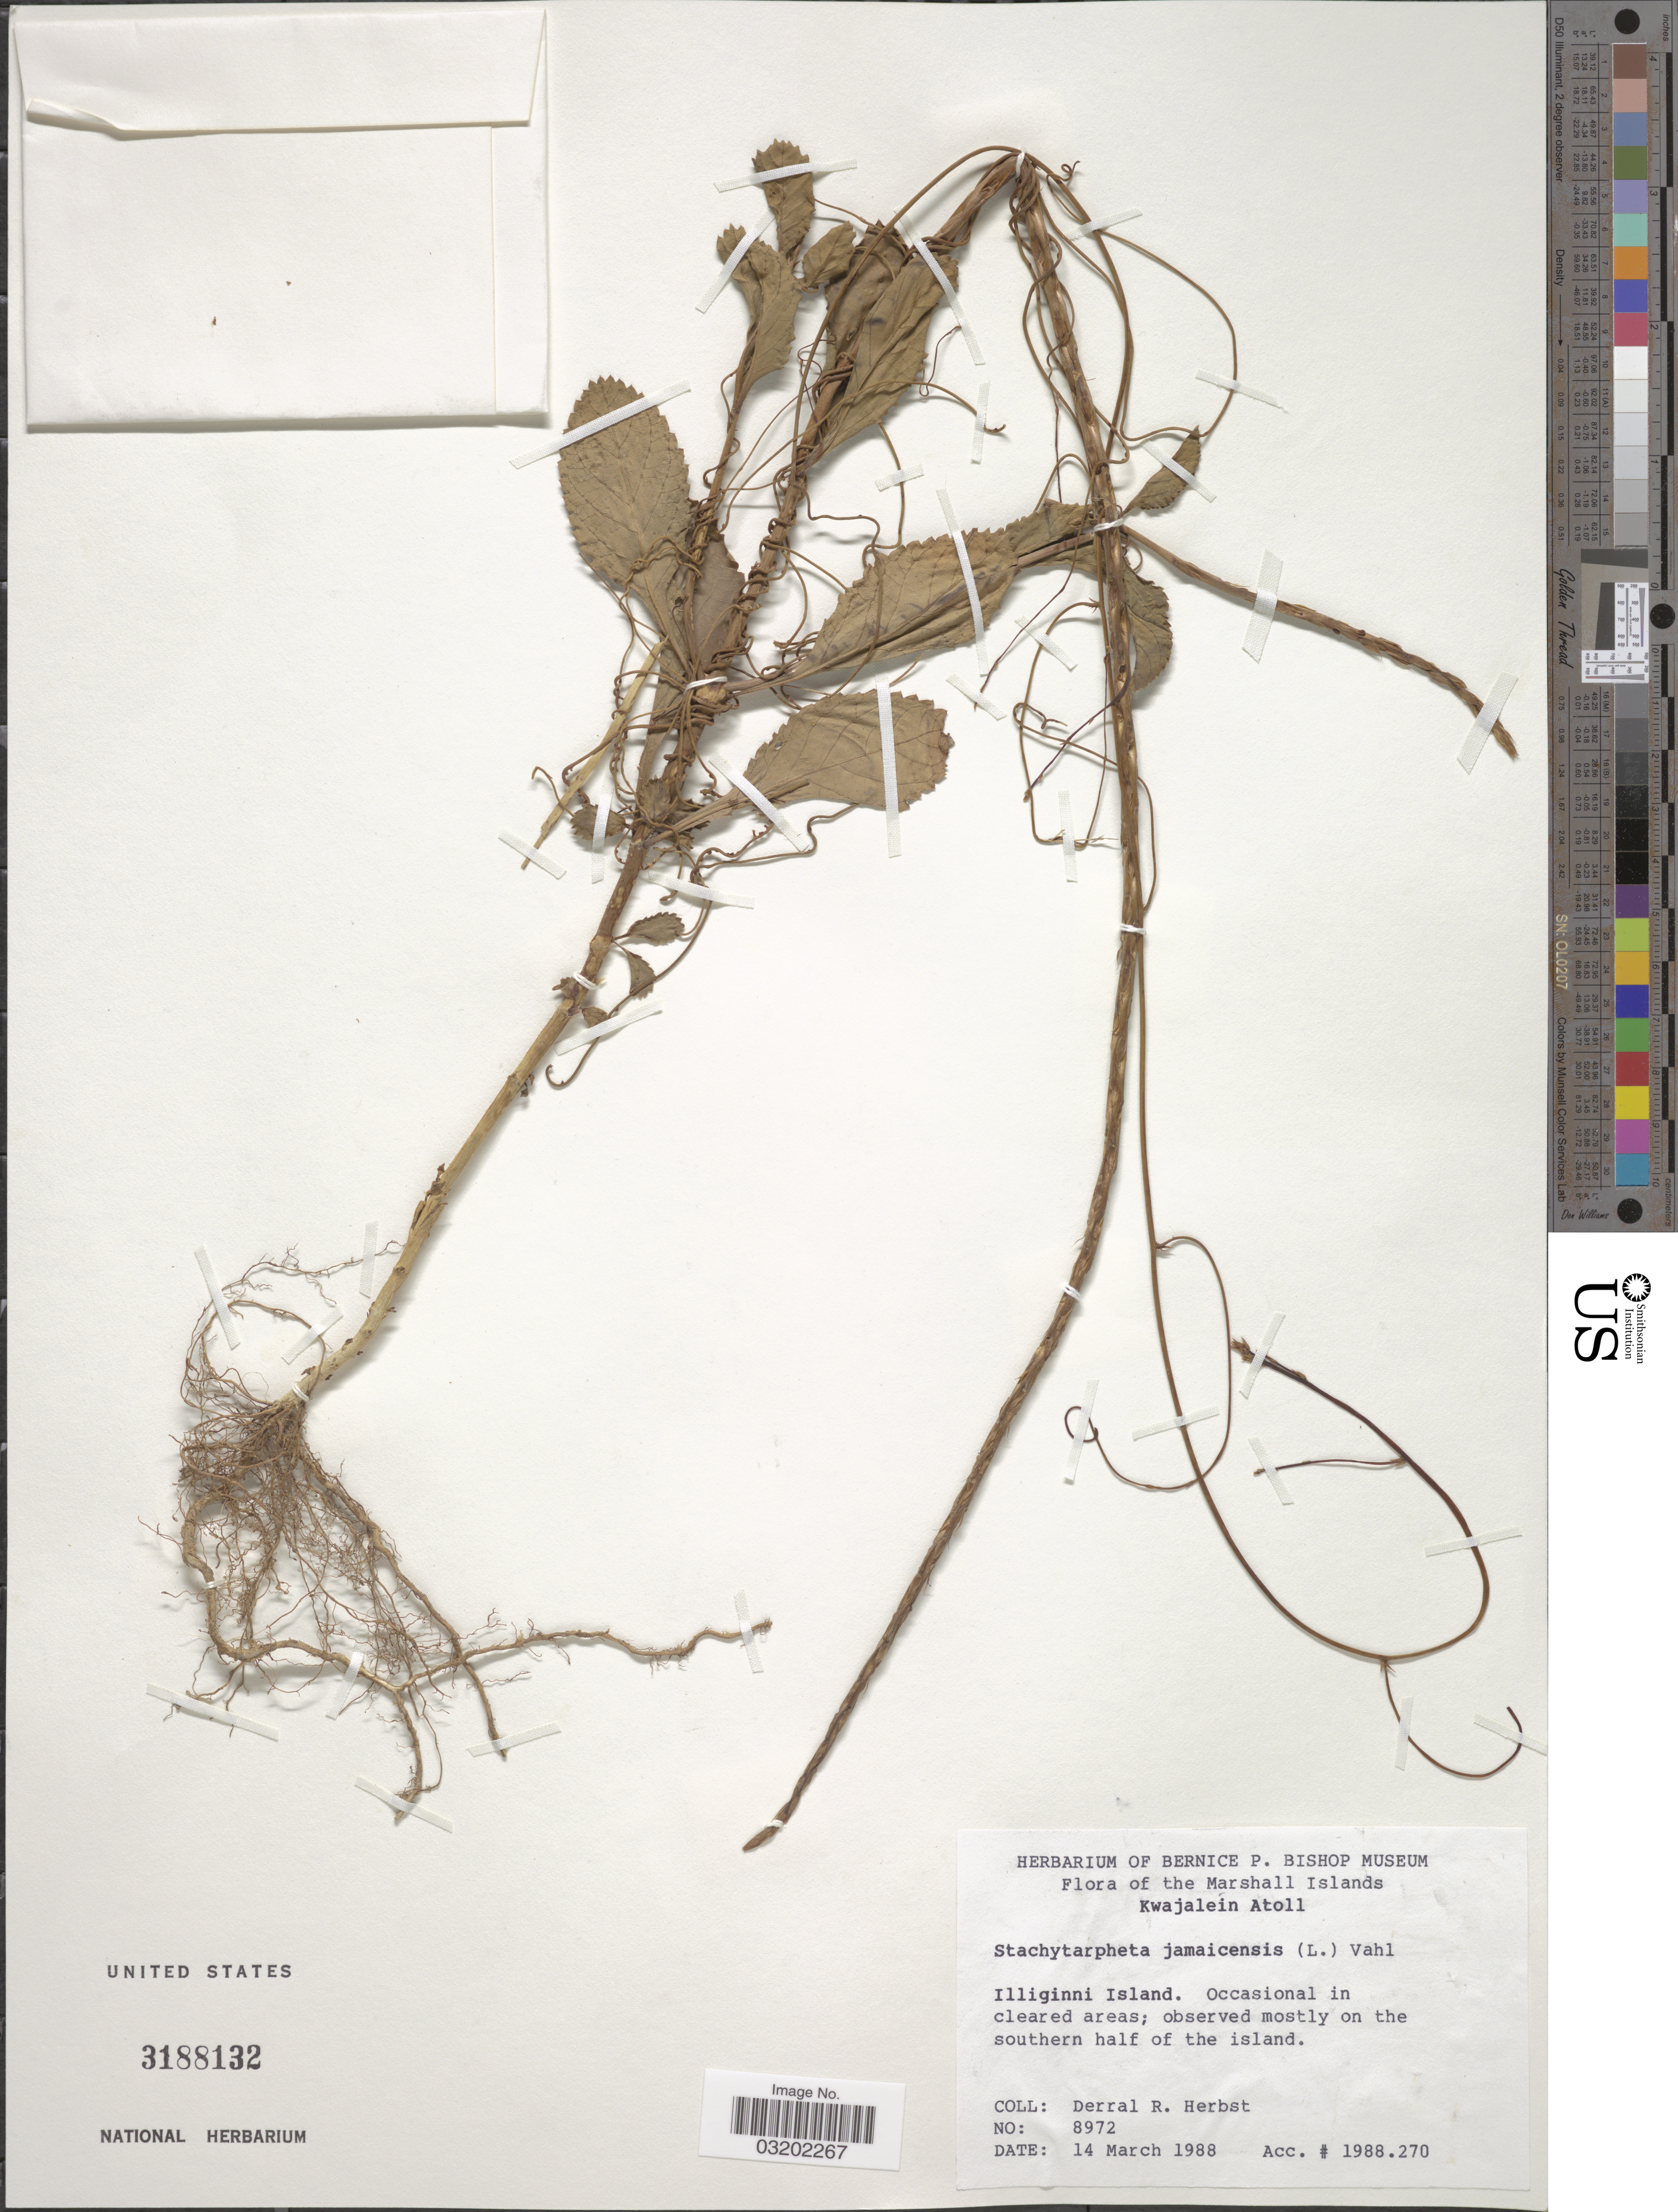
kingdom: Plantae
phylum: Tracheophyta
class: Magnoliopsida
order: Lamiales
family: Verbenaceae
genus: Stachytarpheta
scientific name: Stachytarpheta jamaicensis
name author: (L.) Vahl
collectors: D. R. Herbst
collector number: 8972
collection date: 1988-03-14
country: Marshall Islands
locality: Kwajalein Atoll. Illiginni Island.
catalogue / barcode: US 3188132